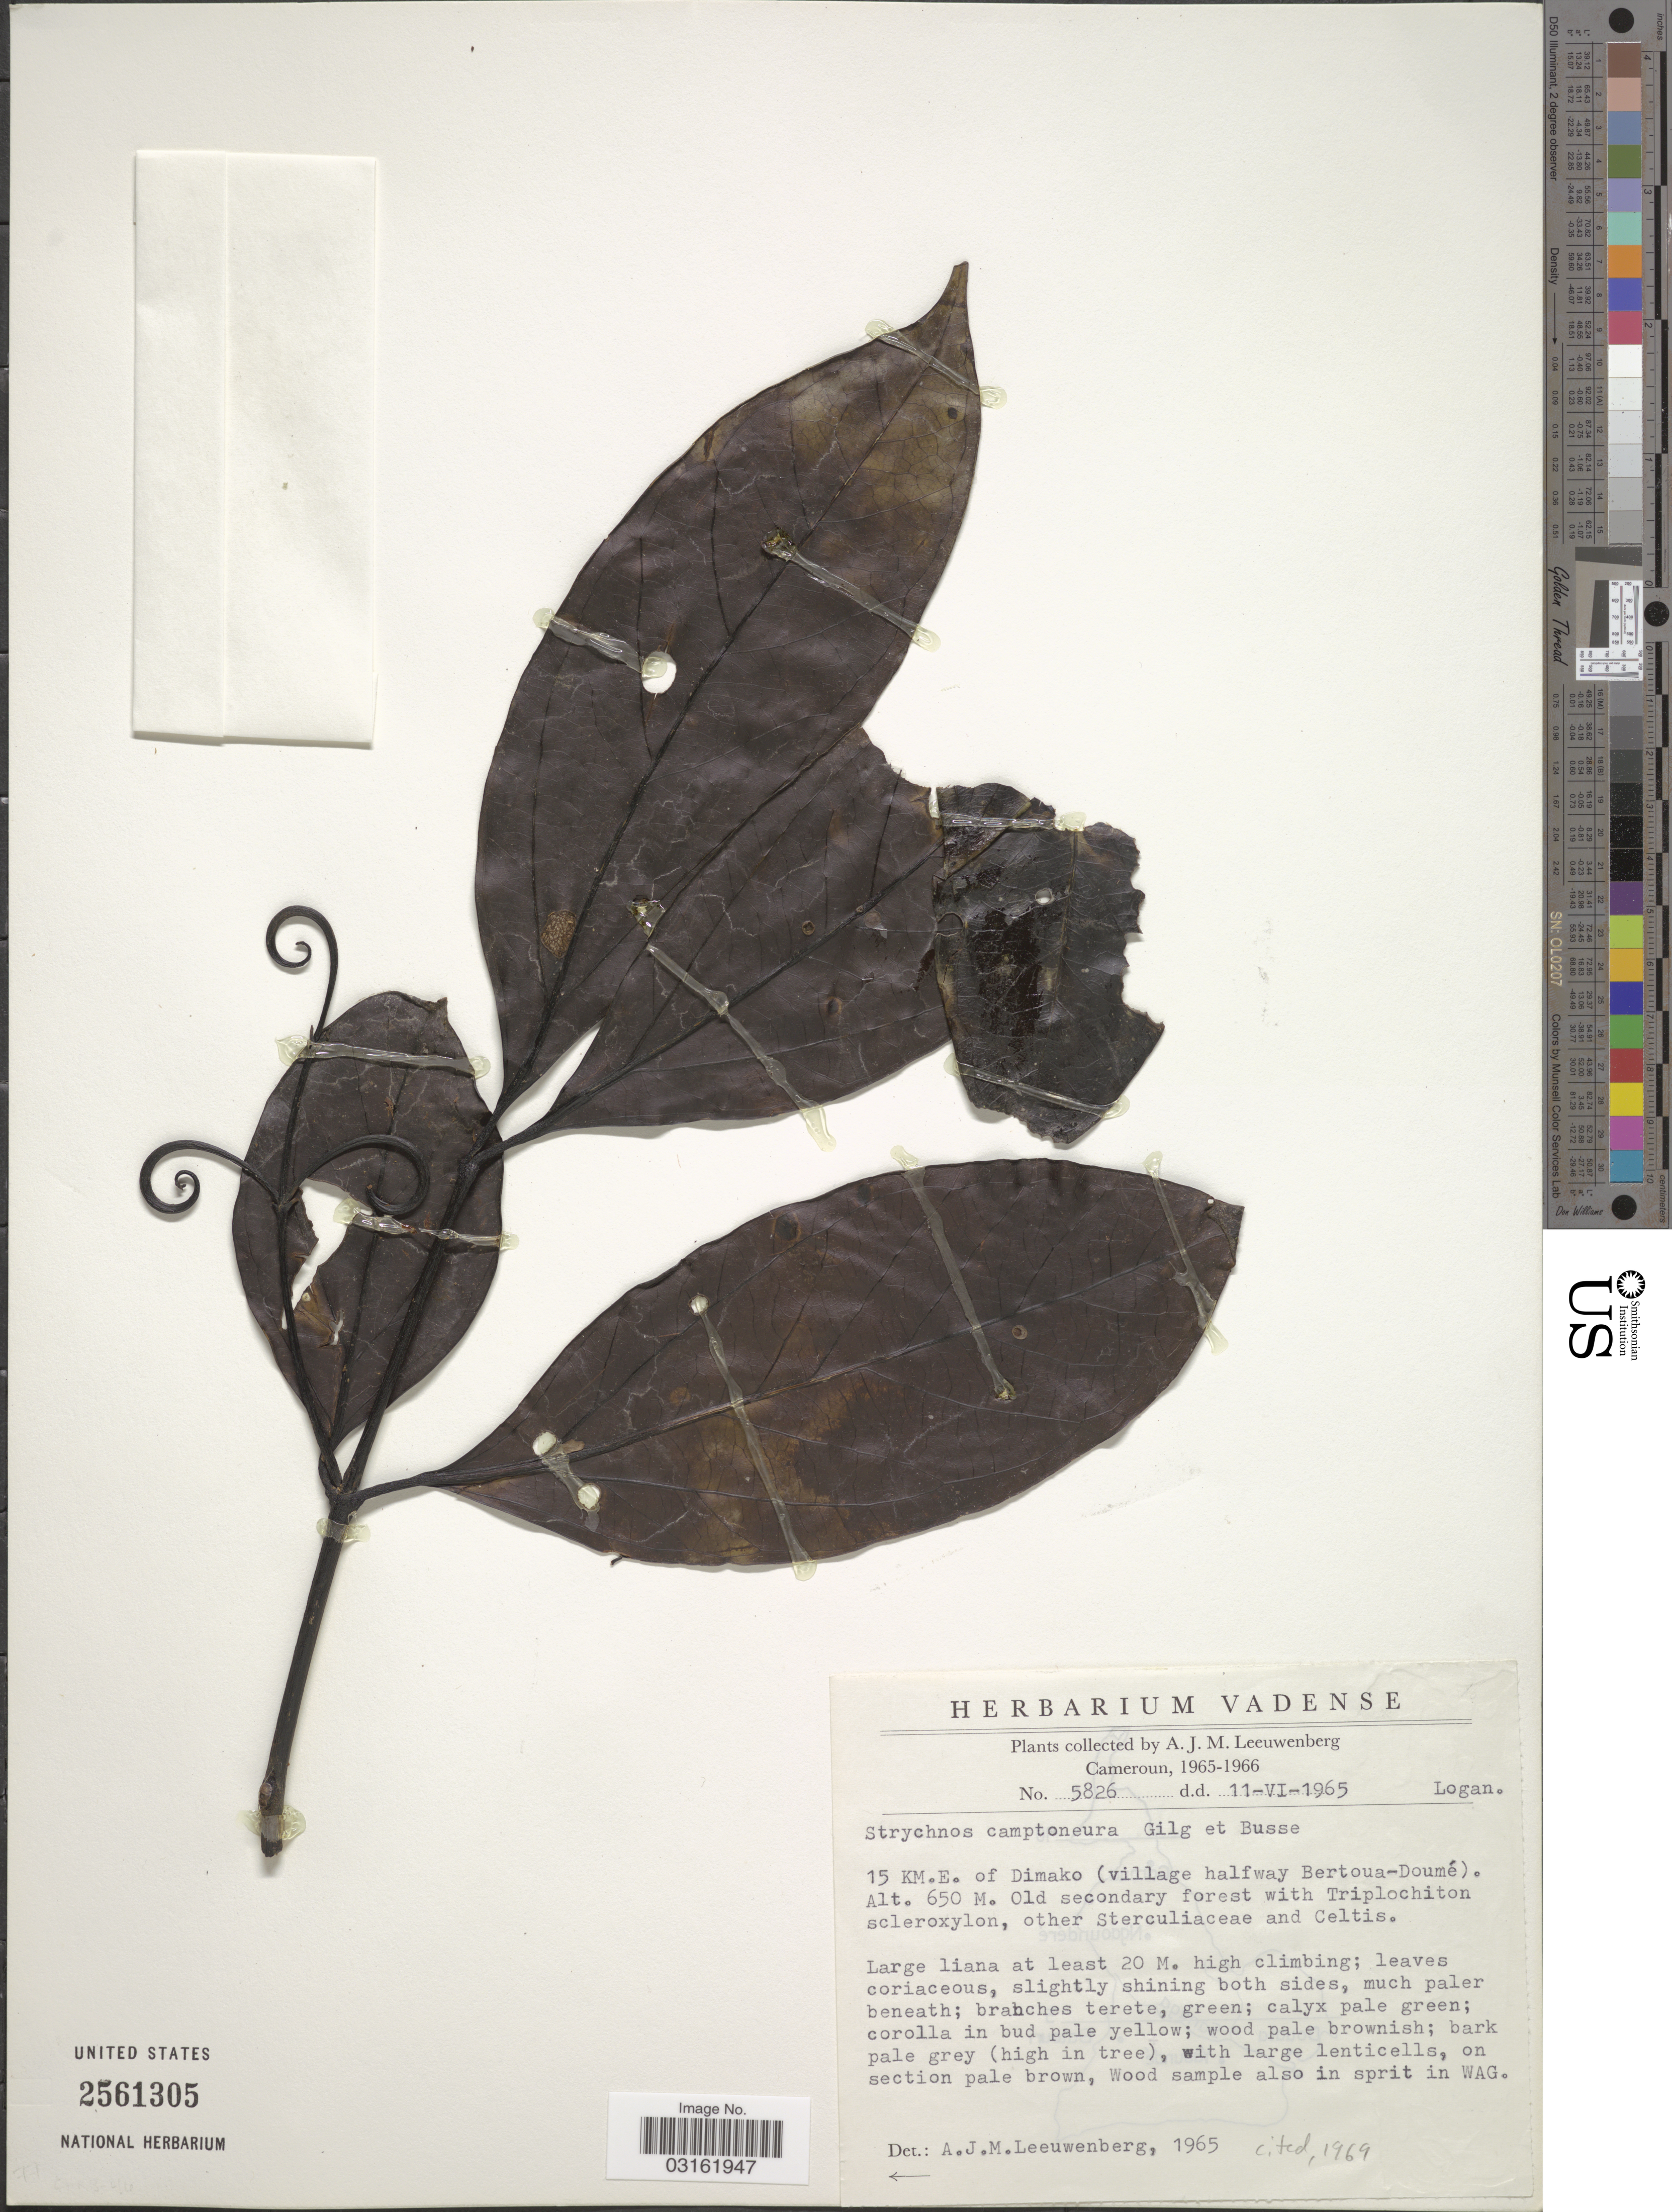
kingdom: Plantae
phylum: Tracheophyta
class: Magnoliopsida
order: Gentianales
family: Loganiaceae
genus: Strychnos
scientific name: Strychnos camptoneura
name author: Gilg & Busse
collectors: A. J. M. Leeuwenberg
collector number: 5826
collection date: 1965-06-11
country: Cameroon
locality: Cameroun. 15 KM. E. of Dimako (village halfway Bertoua-Doumé).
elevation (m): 650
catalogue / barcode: US 2561305